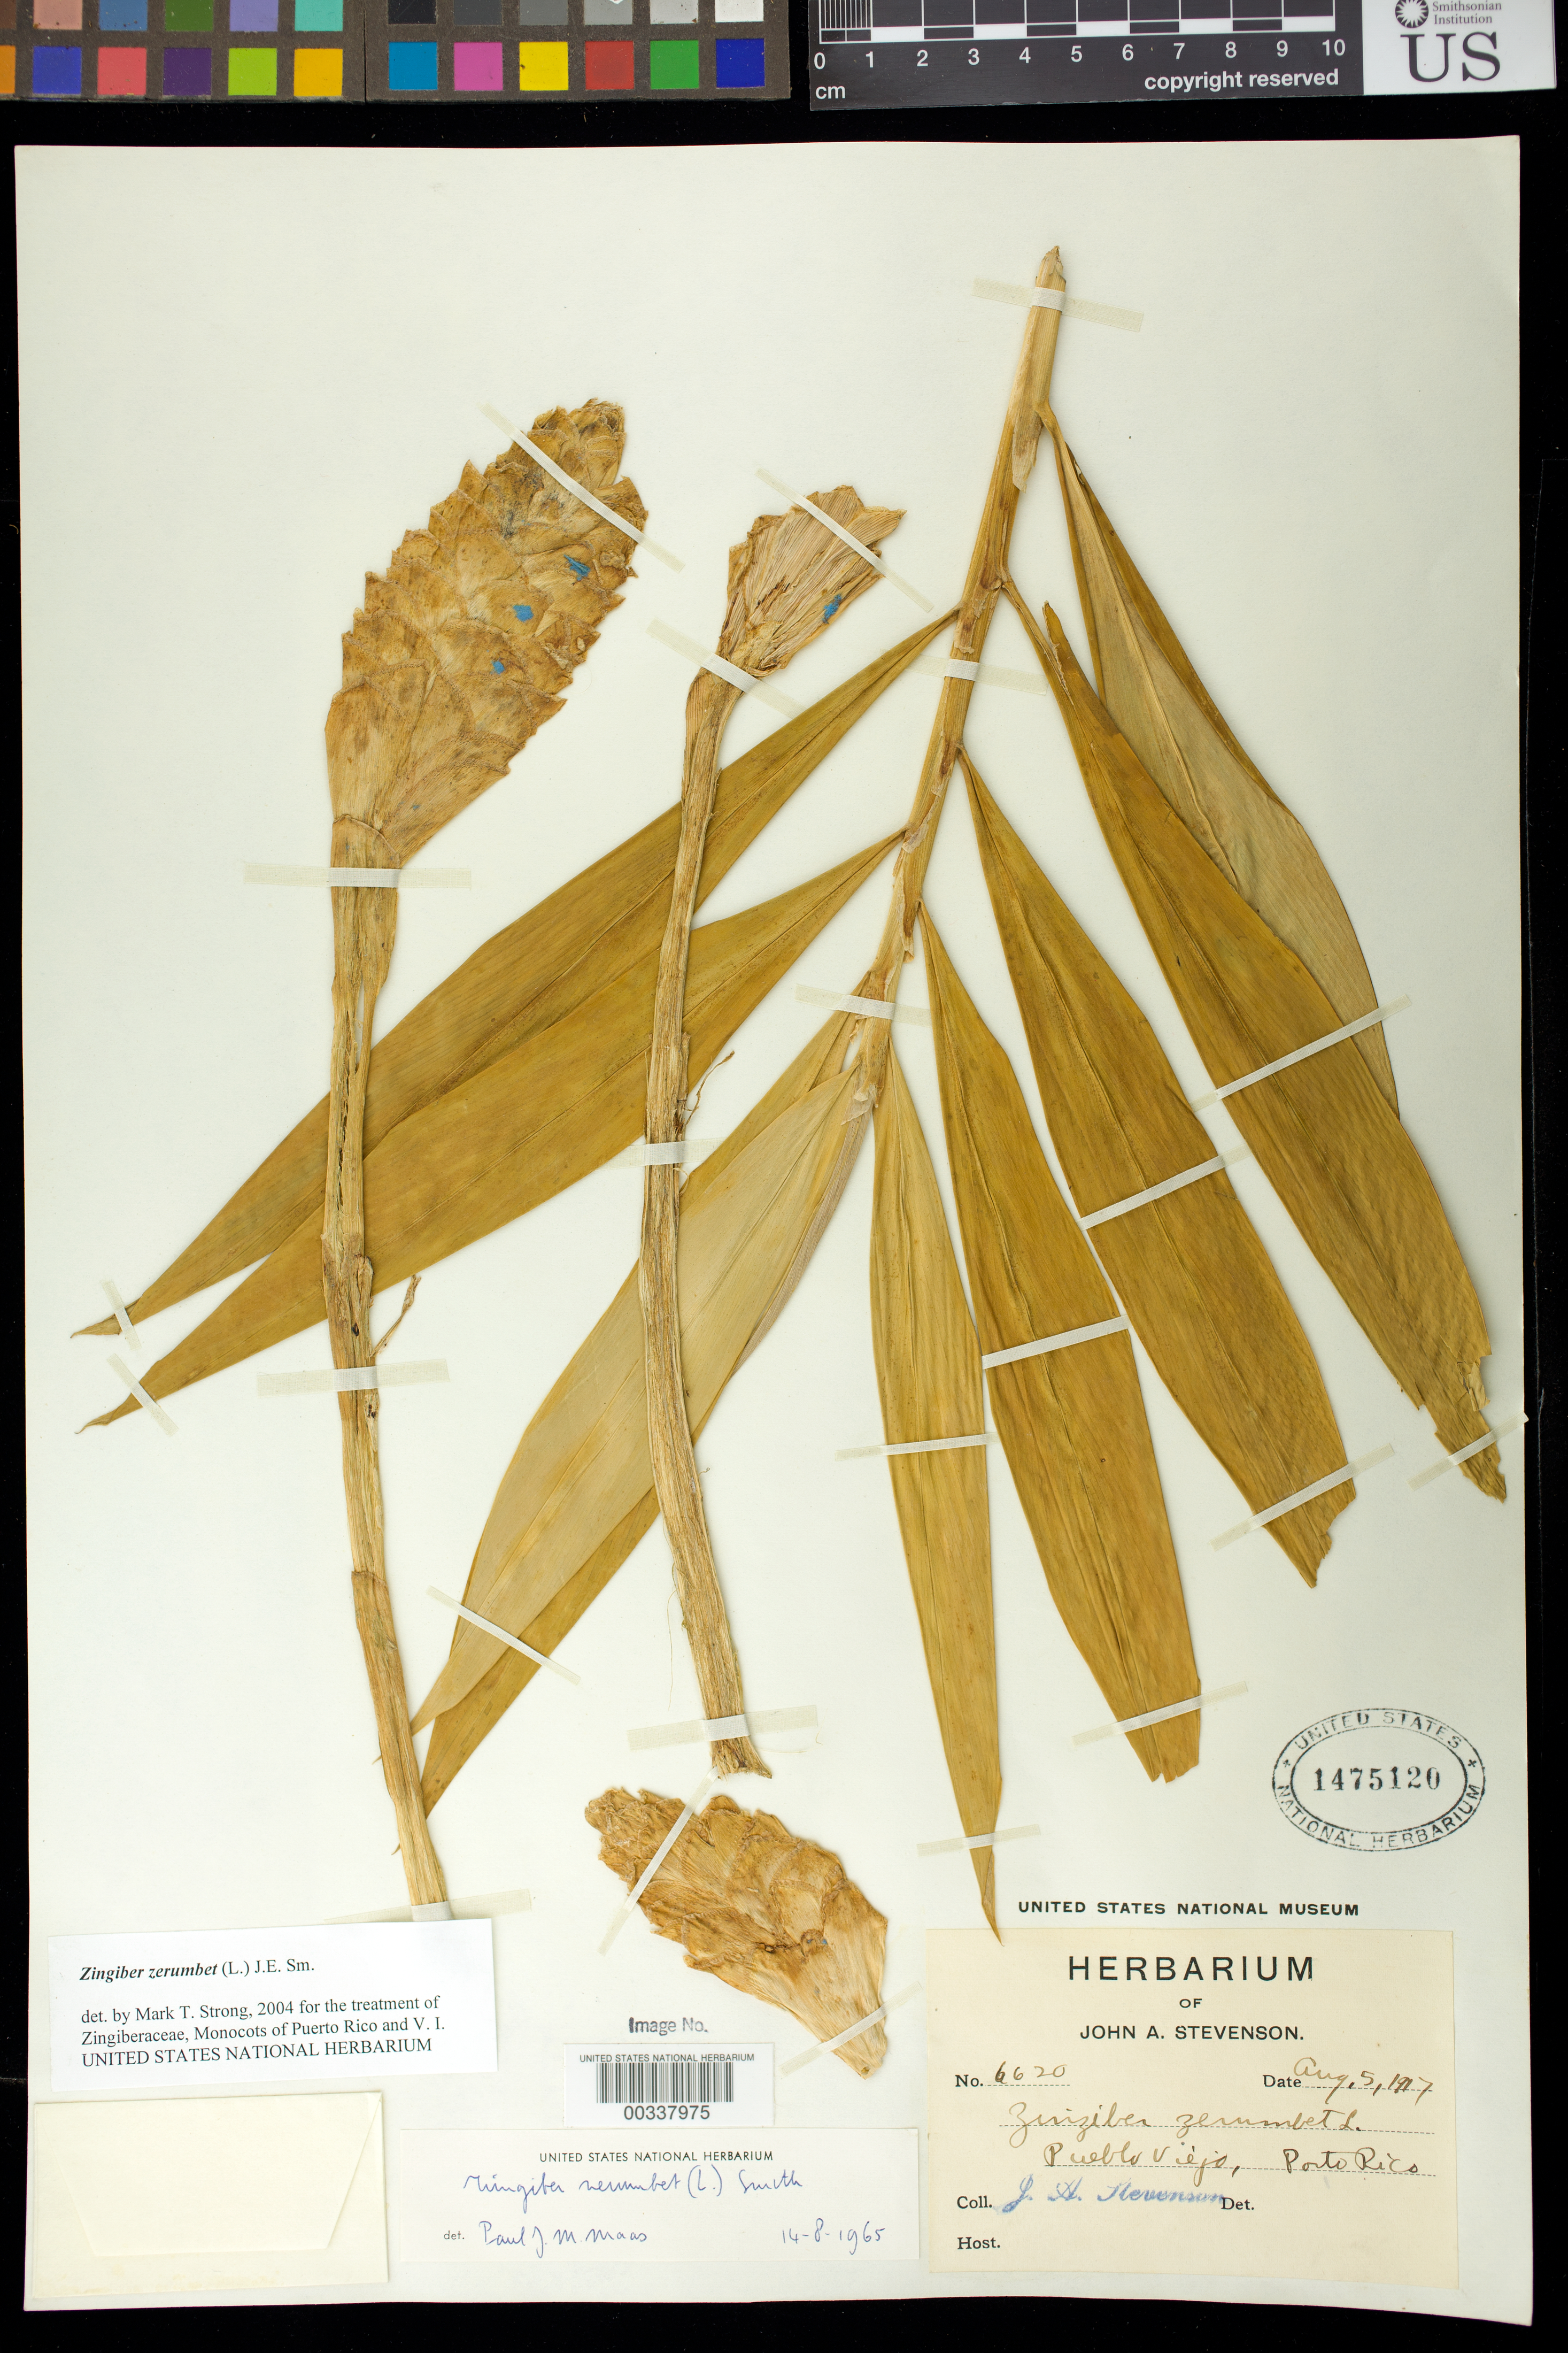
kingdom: Plantae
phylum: Tracheophyta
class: Liliopsida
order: Zingiberales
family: Zingiberaceae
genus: Zingiber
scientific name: Zingiber zerumbet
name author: (L.) Sm.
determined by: Maas, Paul J. M.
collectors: J. Stevenson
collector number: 6620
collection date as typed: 05 Aug 1917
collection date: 1917-08-05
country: Puerto Rico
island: Greater Antilles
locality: Pueblo viejo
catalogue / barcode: US 1475120